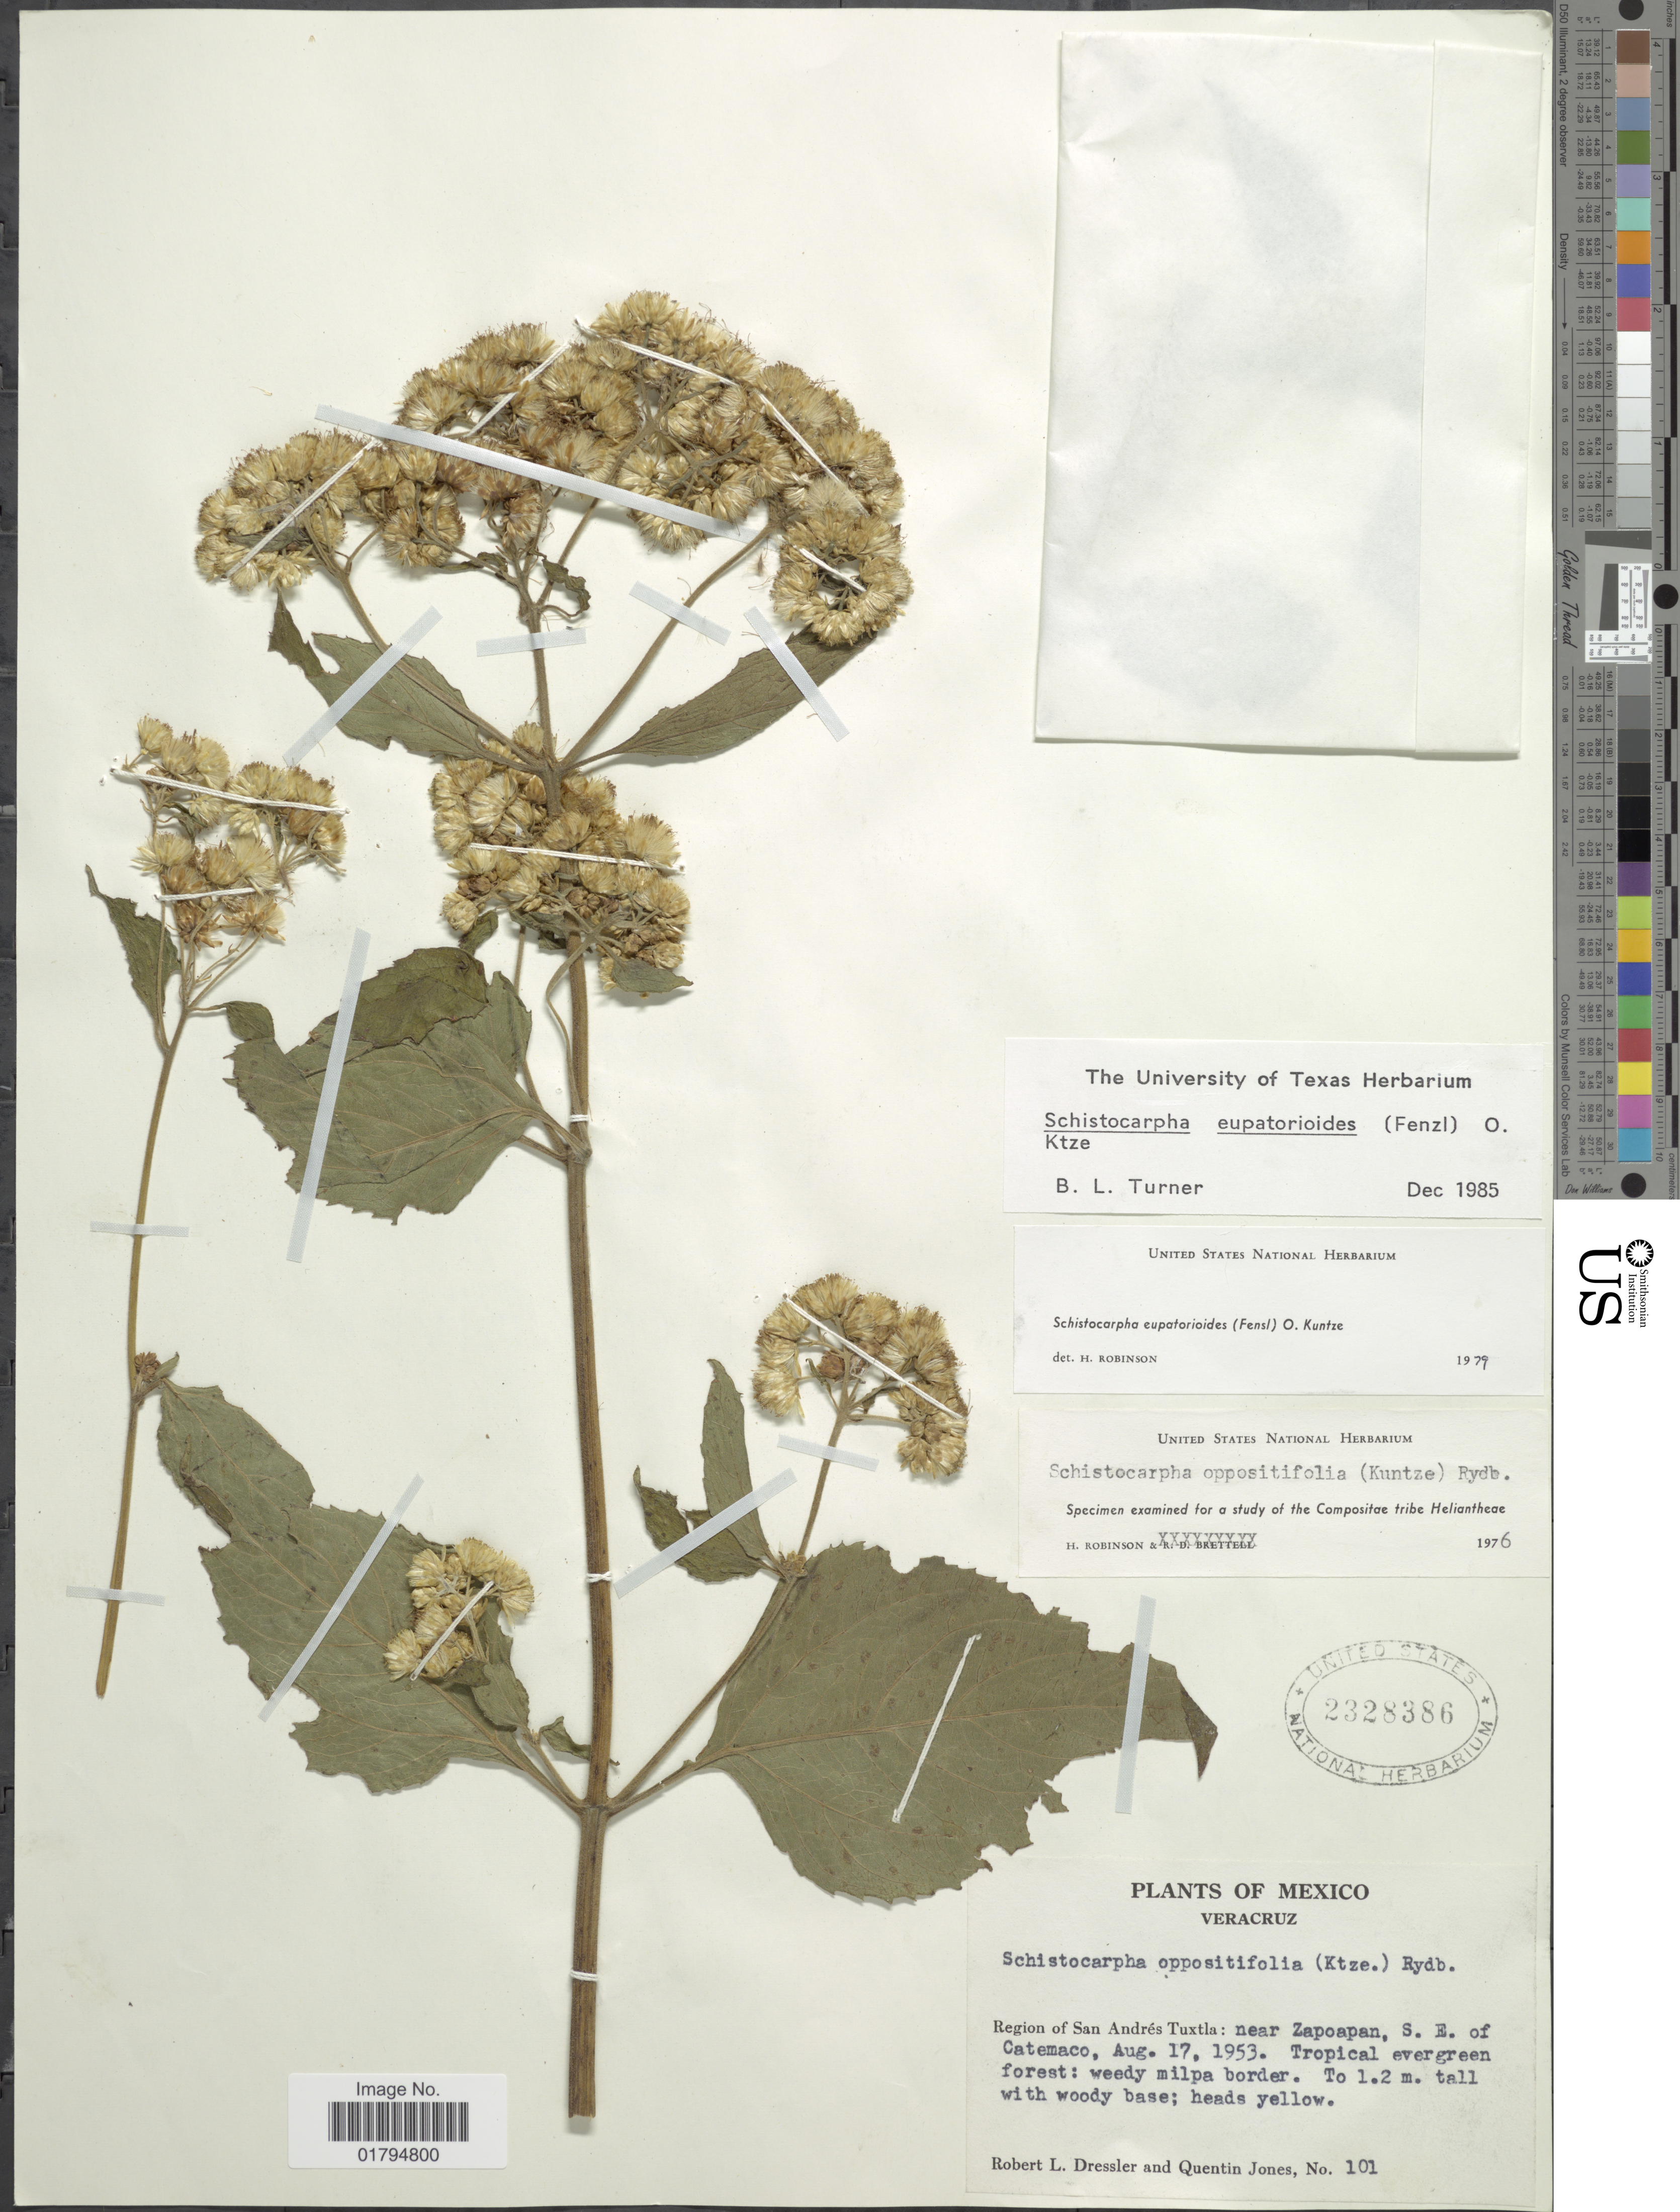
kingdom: Plantae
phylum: Tracheophyta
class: Magnoliopsida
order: Asterales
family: Asteraceae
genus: Schistocarpha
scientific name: Schistocarpha eupatorioides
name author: (Fenzl) Kuntze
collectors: R. Dressler & Q. Jones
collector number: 101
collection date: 1953-08-17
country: Mexico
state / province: Veracruz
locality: Near Zapoapan, S.E. of Catemaco. Region of San Andres Tuxtla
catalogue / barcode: US 2328386